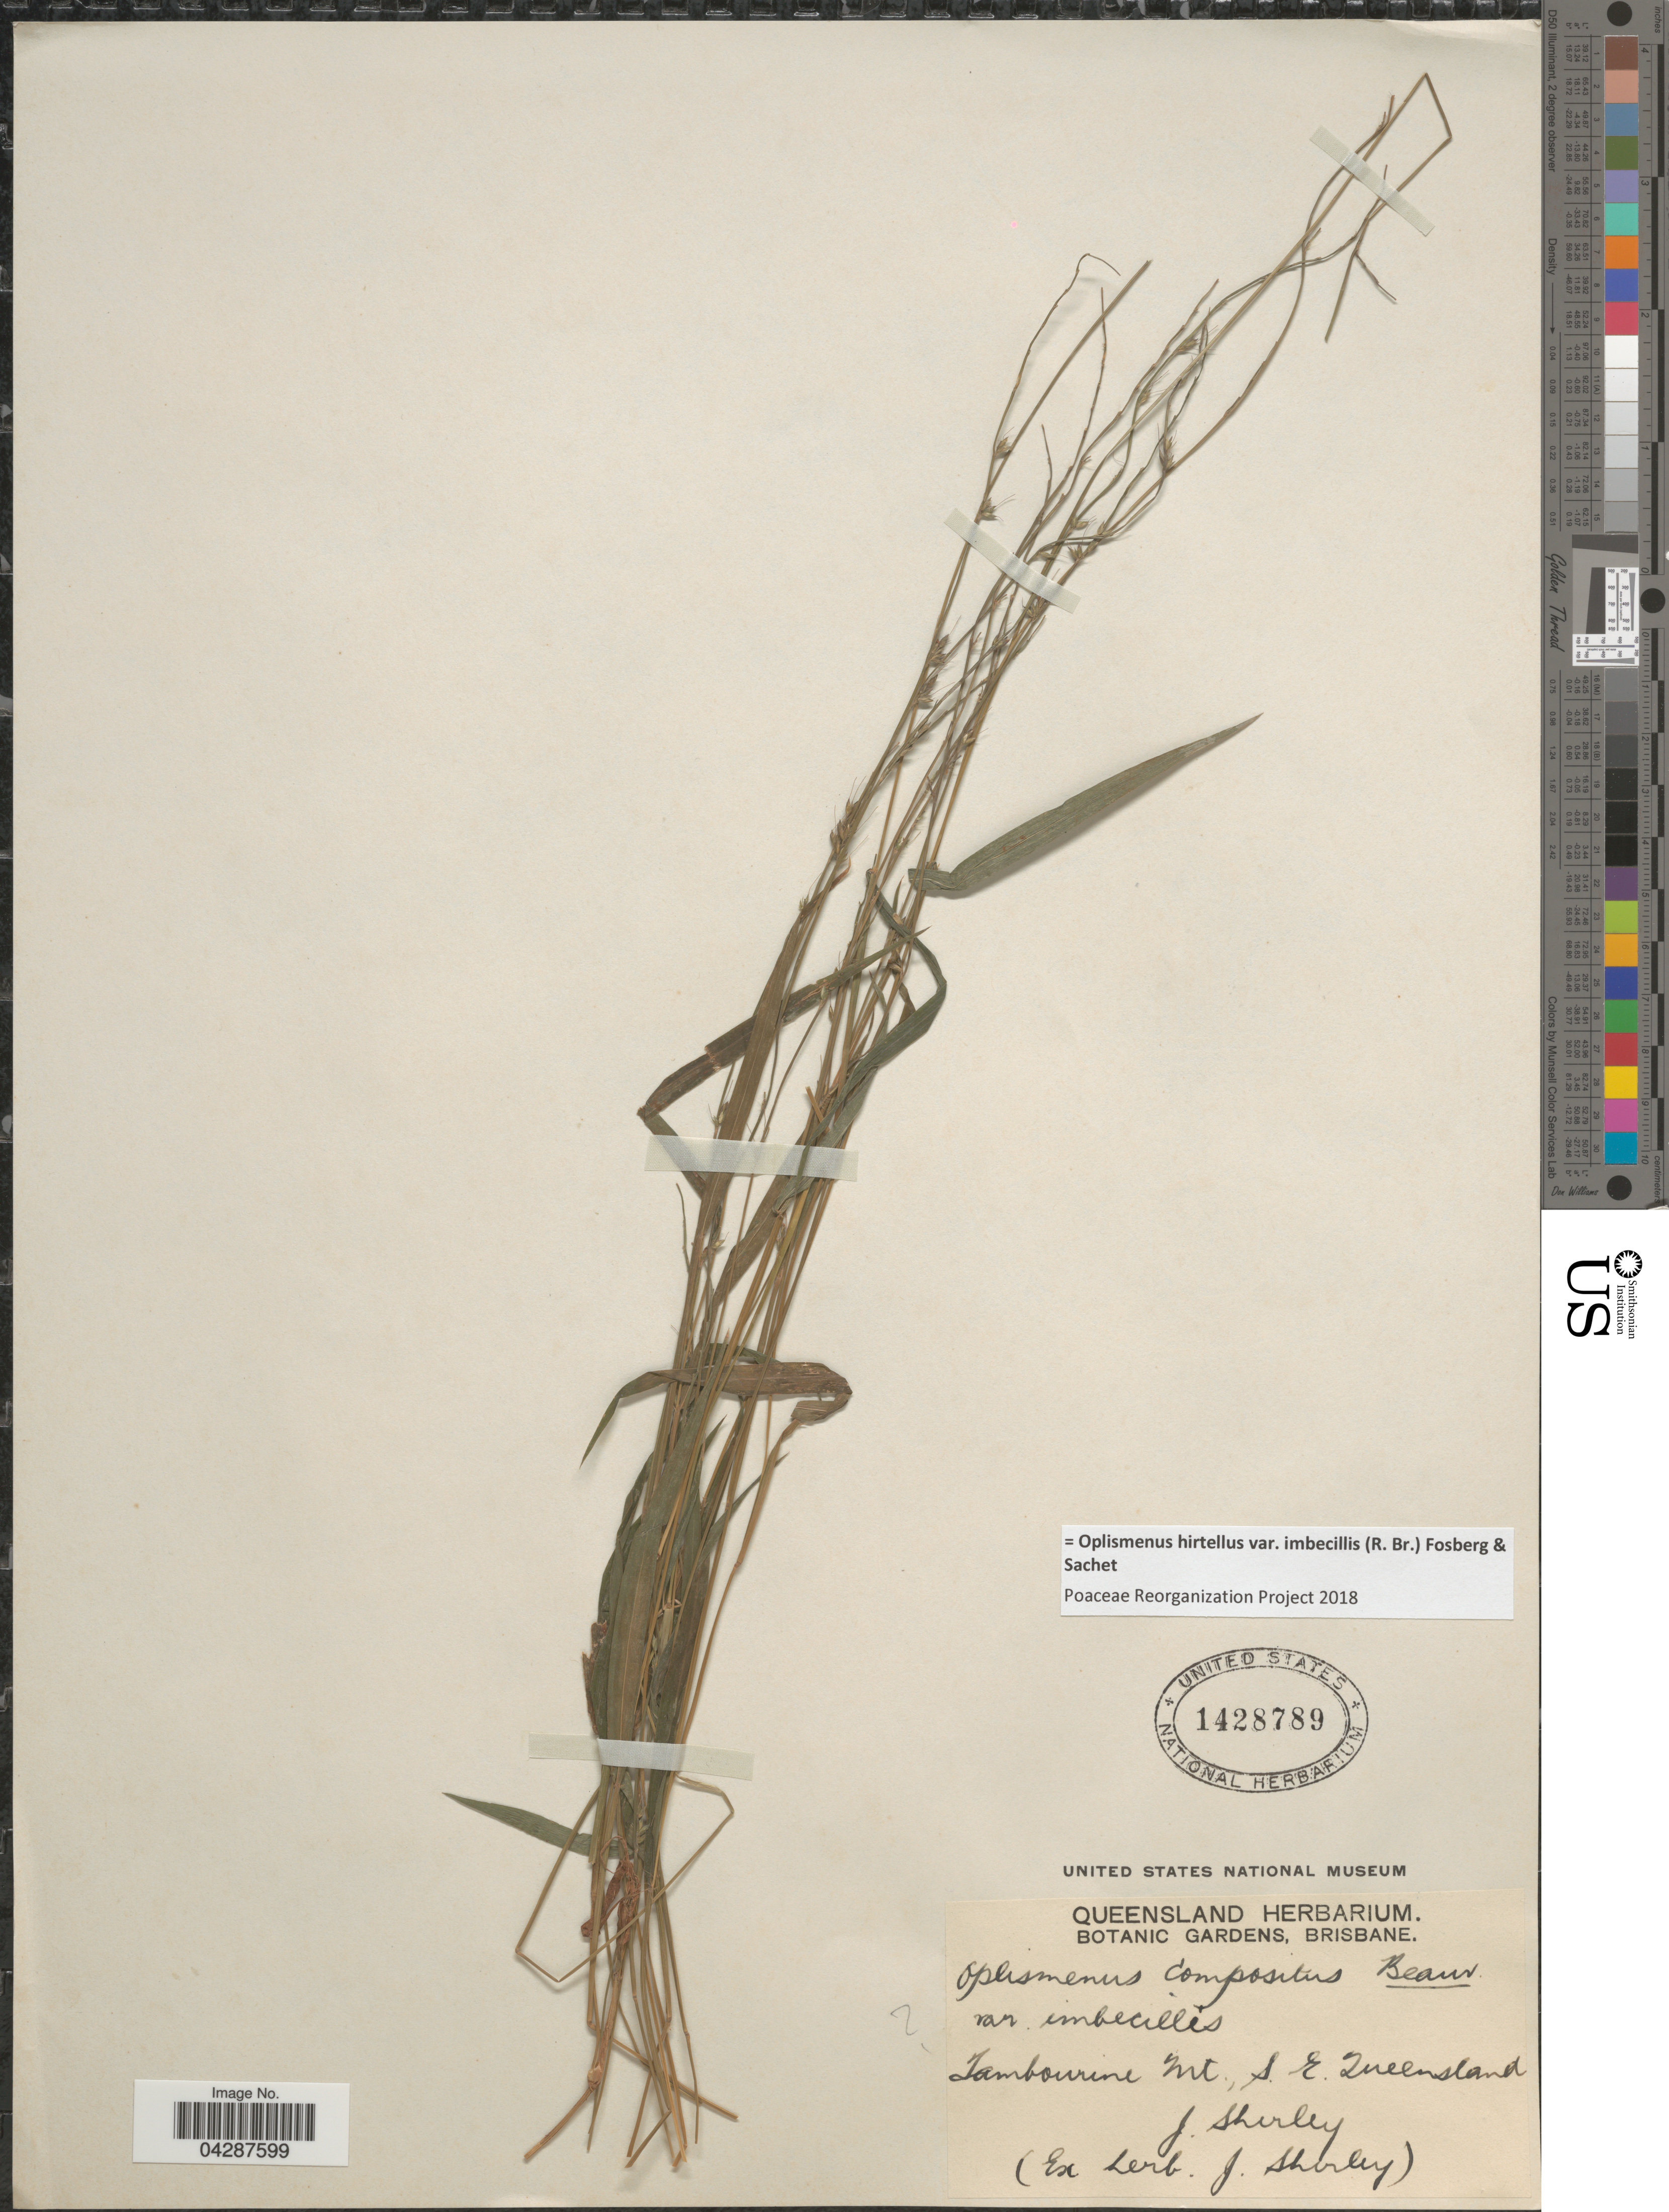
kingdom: Plantae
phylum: Tracheophyta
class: Liliopsida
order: Poales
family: Poaceae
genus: Oplismenus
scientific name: Oplismenus hirtellus var. imbecillis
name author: (R. Br.) Fosberg & Sachet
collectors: J. Shirley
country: Australia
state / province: Queensland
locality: Tambourine Mt., S.E. Queensland.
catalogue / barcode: US 1428789